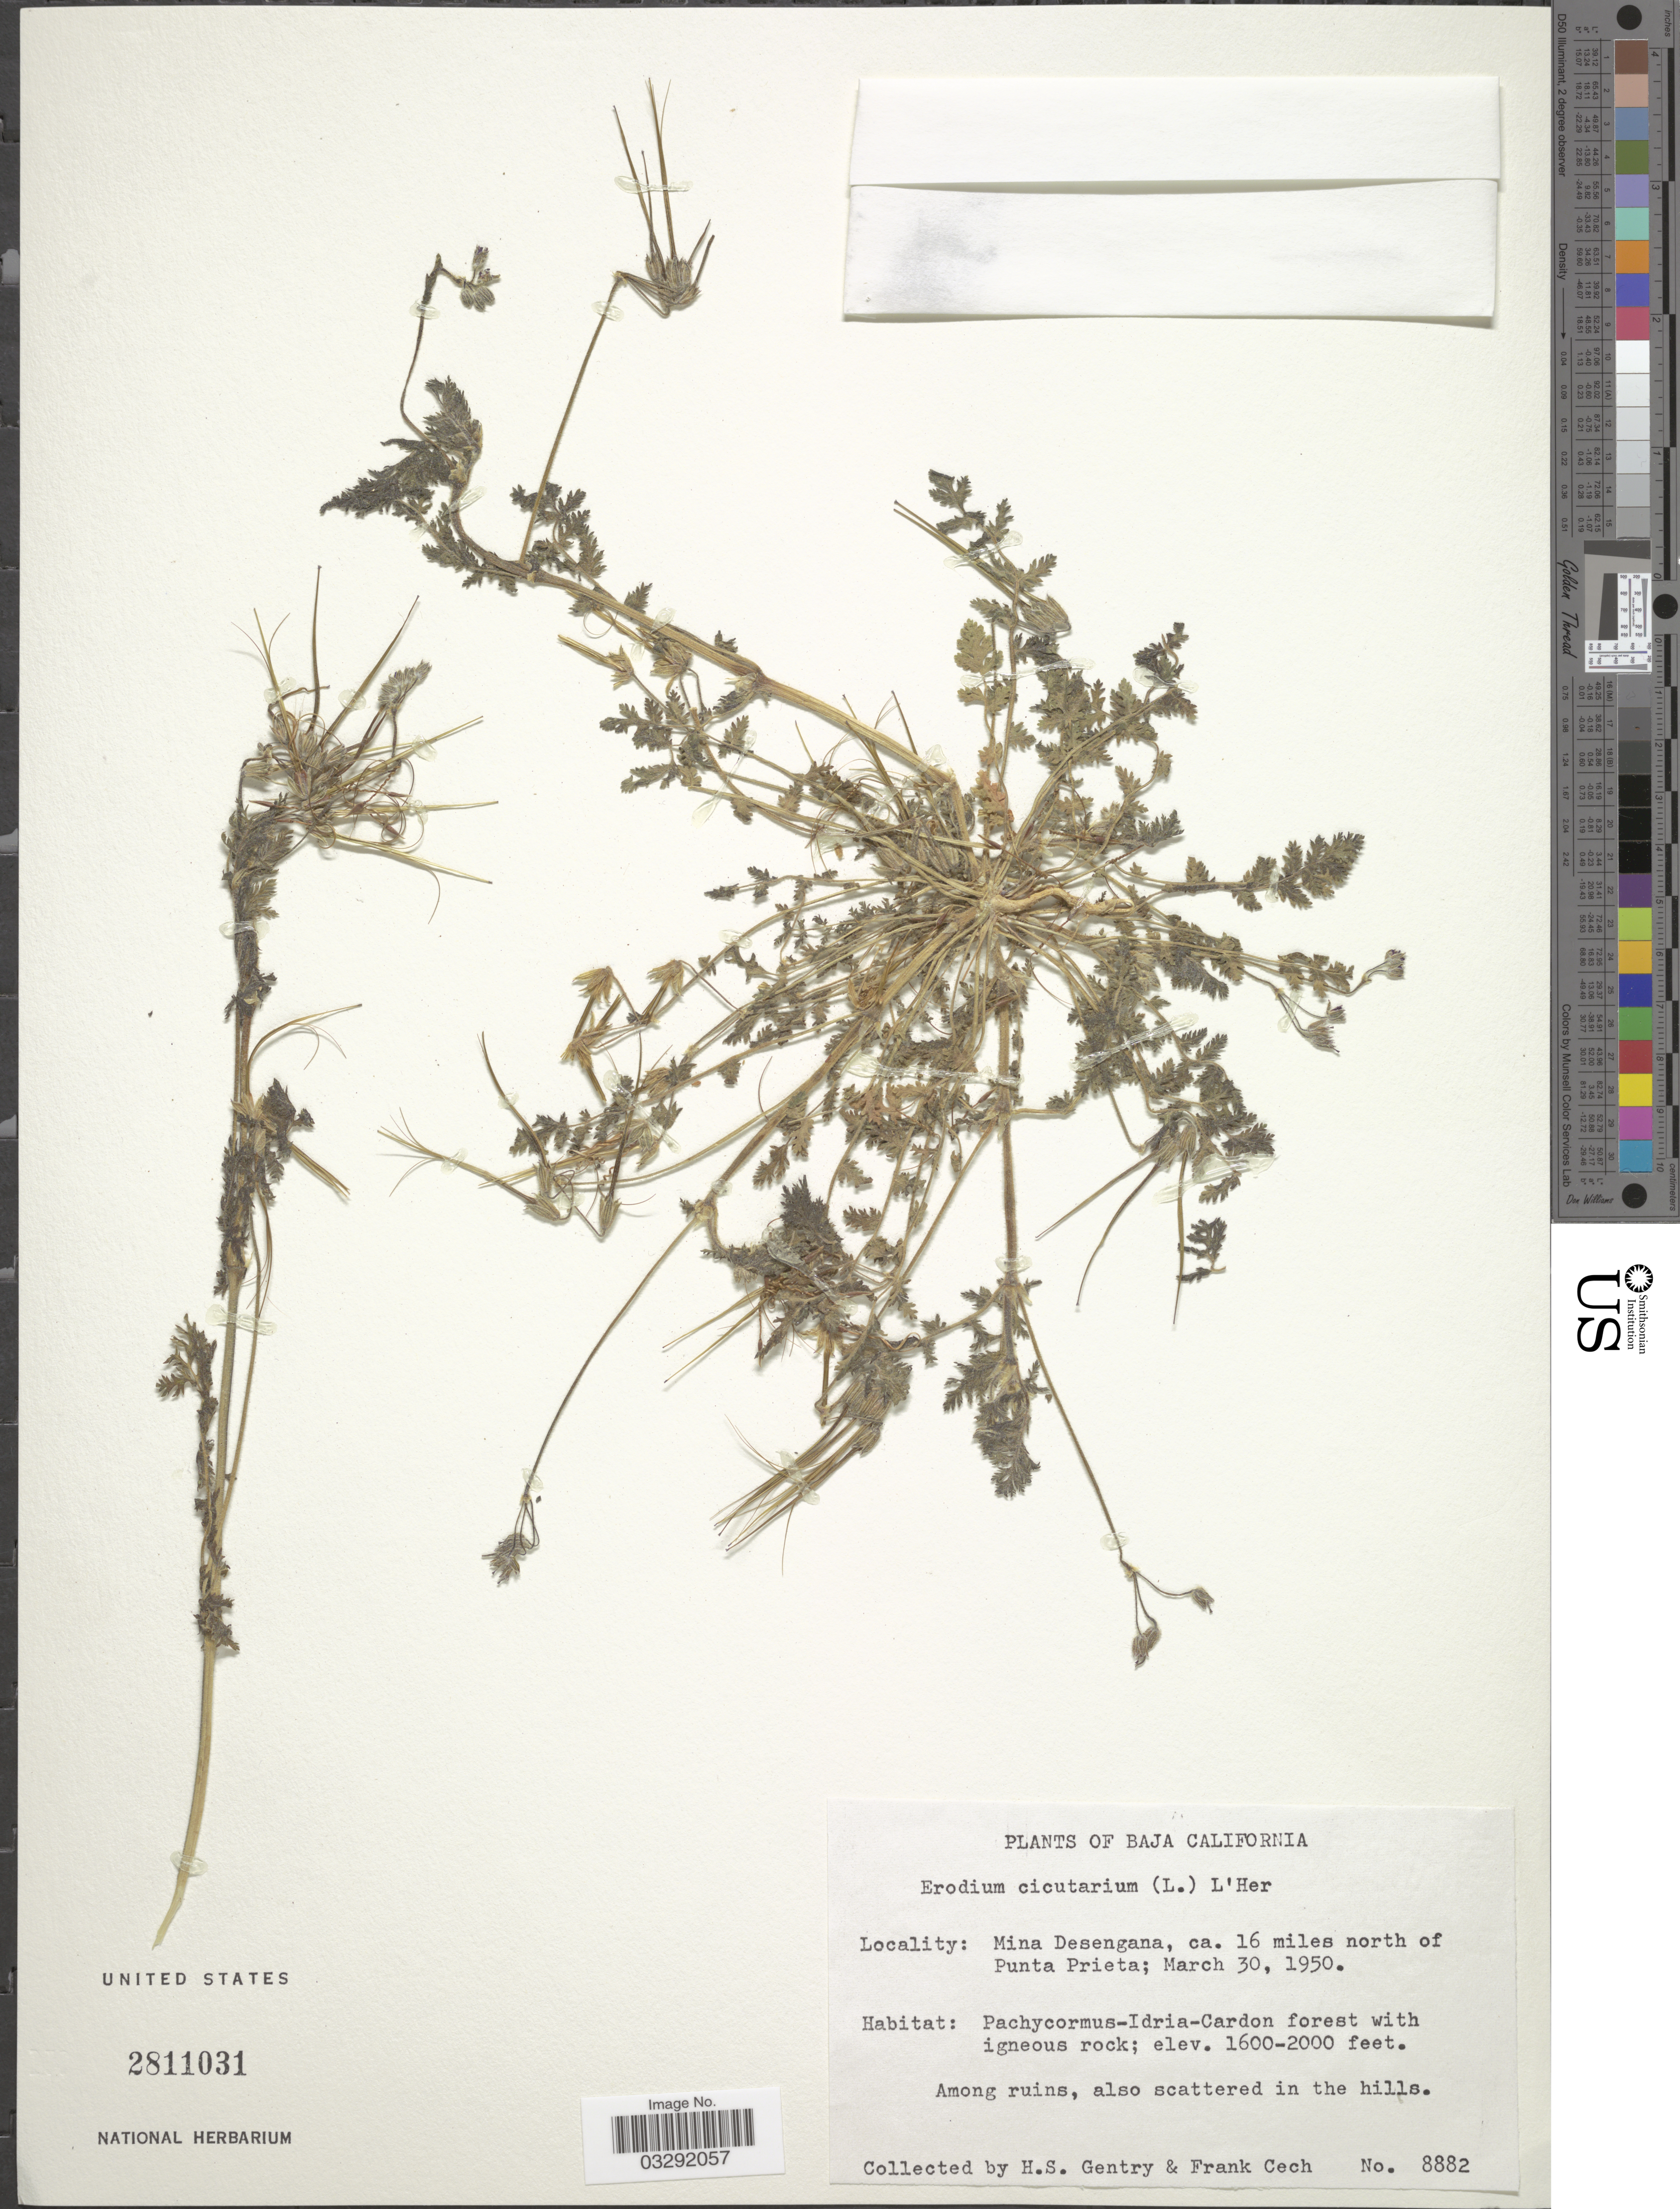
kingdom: Plantae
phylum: Tracheophyta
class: Magnoliopsida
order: Geraniales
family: Geraniaceae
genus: Erodium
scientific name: Erodium cicutarium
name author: (L.) L'Hér.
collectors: H. S. Gentry & F. Cech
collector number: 8882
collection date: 1950-03-30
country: Mexico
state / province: Baja California Norte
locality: Mina Desengana, ca. 16 miles north of Punta Prieta.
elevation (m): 488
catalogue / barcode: US 2811031